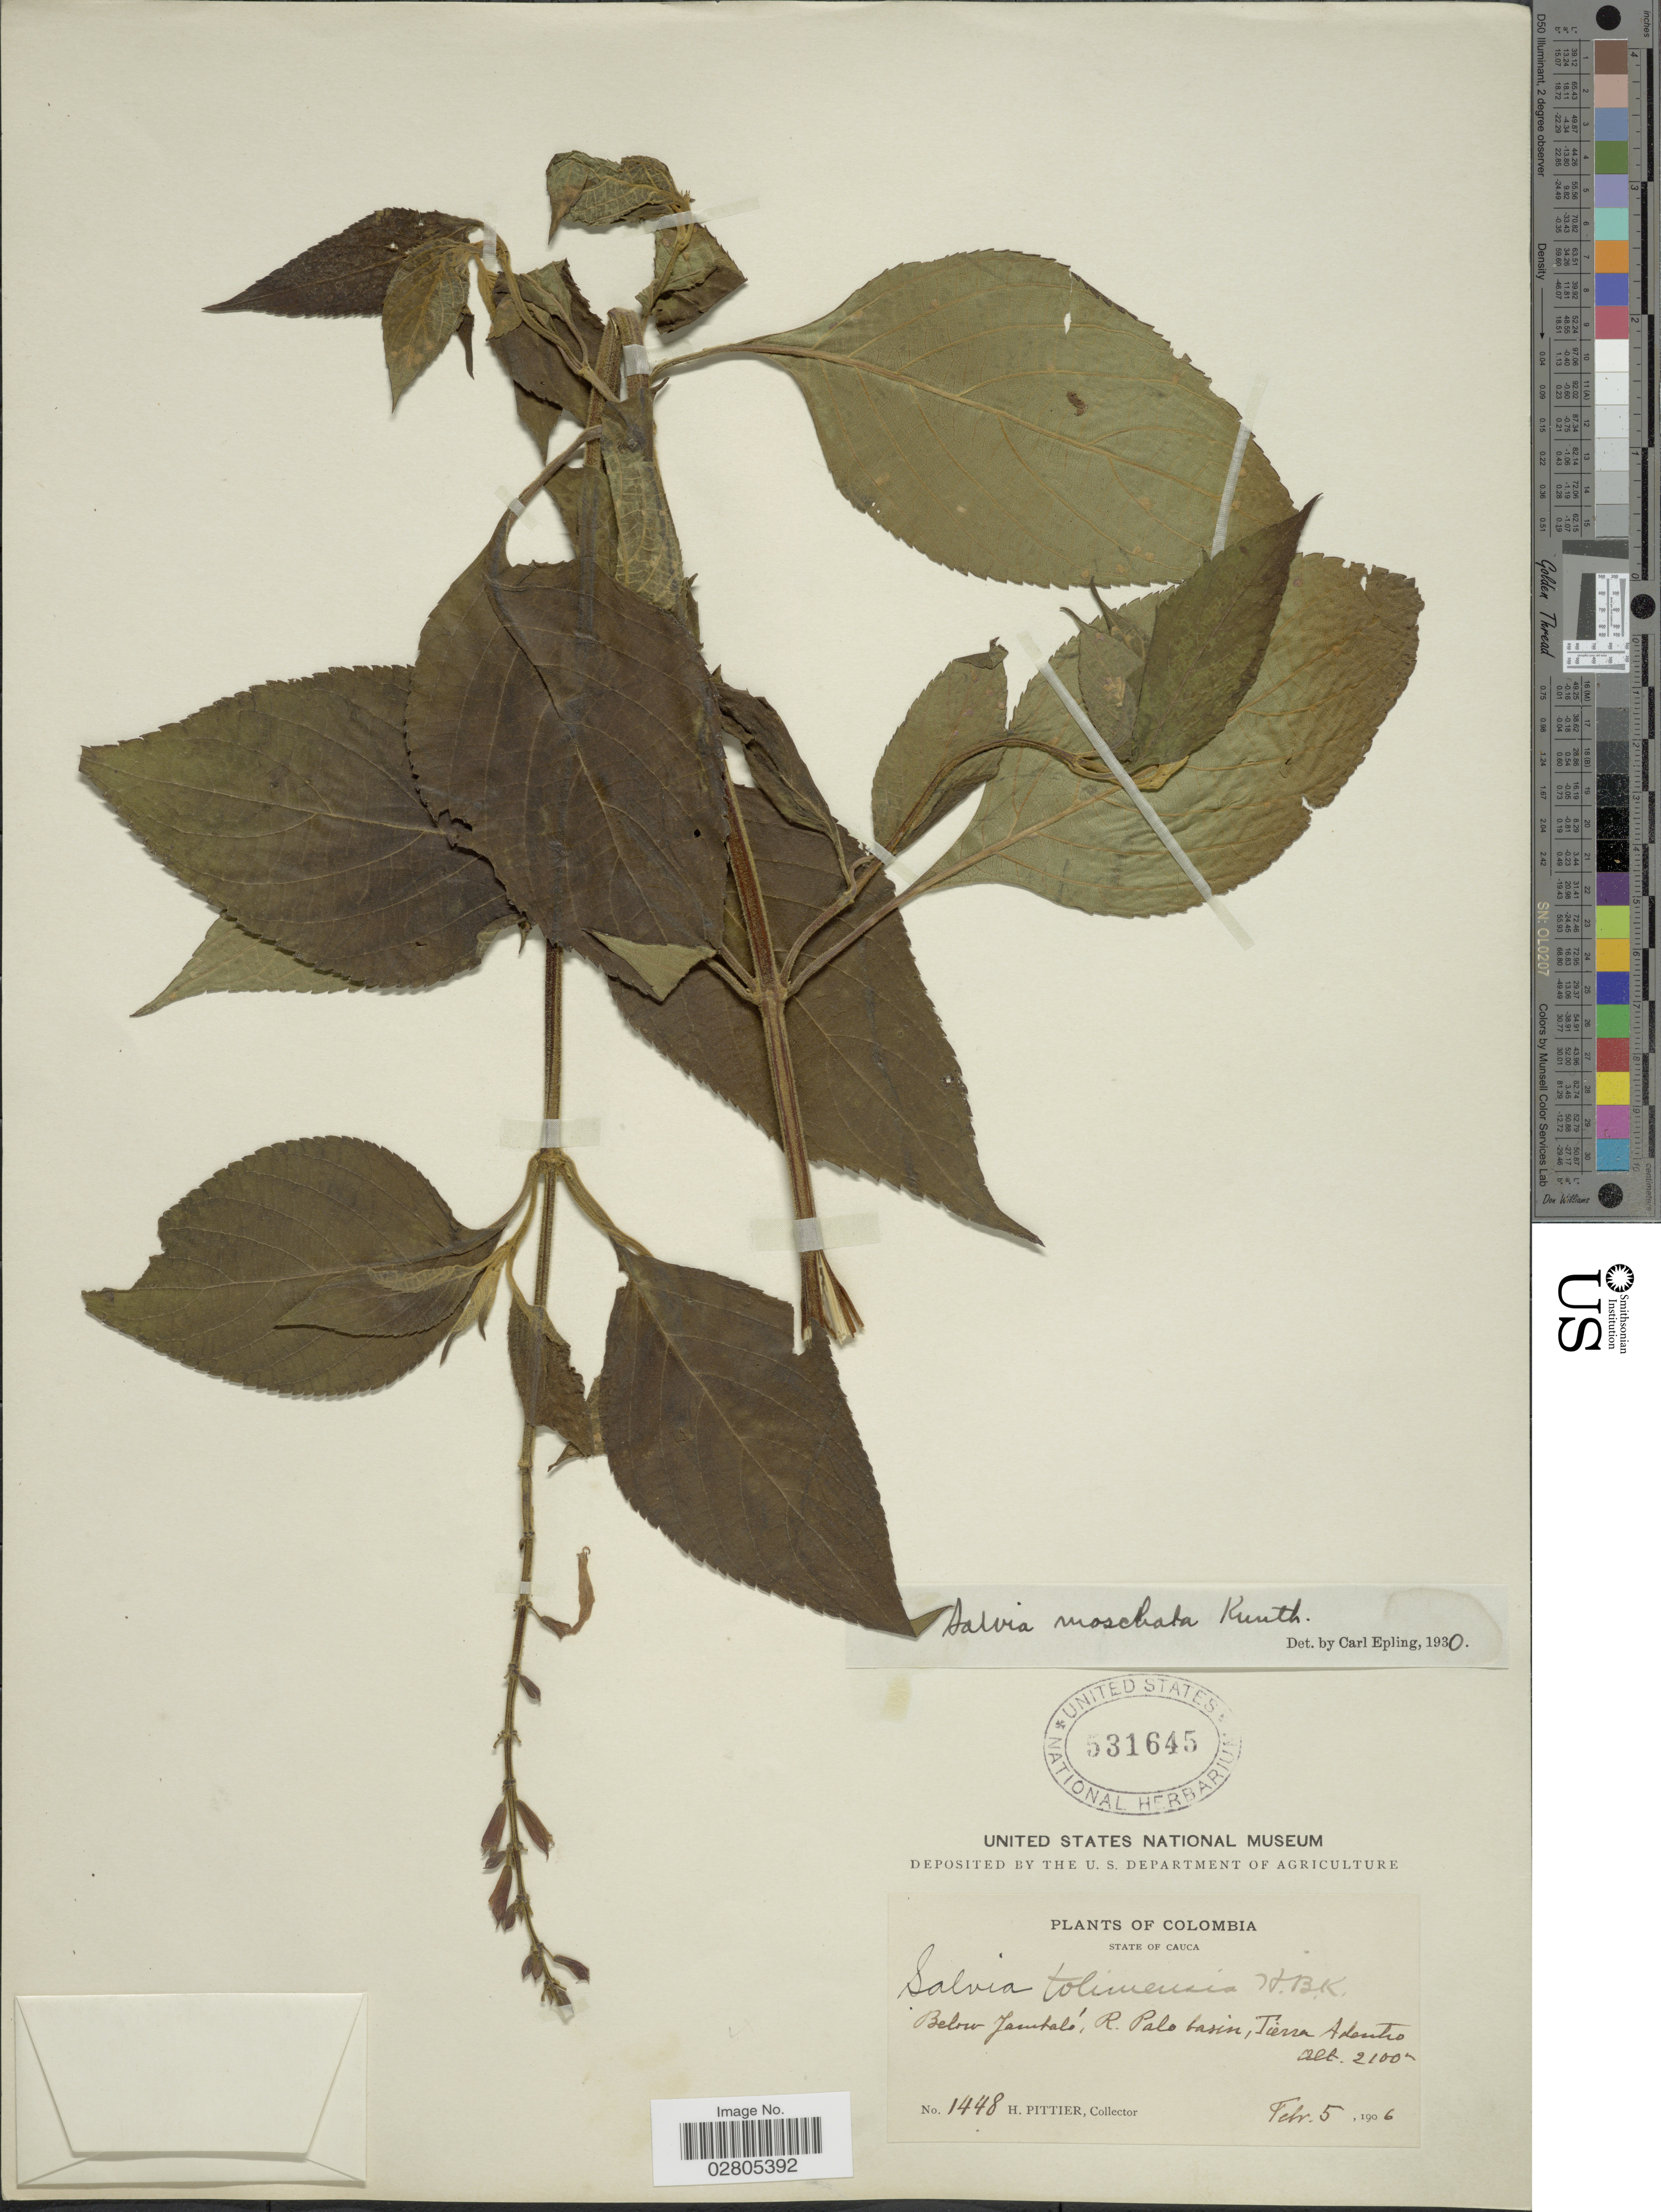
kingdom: Plantae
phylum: Tracheophyta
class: Magnoliopsida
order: Lamiales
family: Lamiaceae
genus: Salvia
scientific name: Salvia tortuosa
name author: Kunth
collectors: H. F. Pittier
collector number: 1448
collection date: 1906-02-05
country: Colombia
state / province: Cauca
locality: Below Jambaló, R. Palo basin, Tierra Adentro.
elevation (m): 2100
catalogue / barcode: US 531645